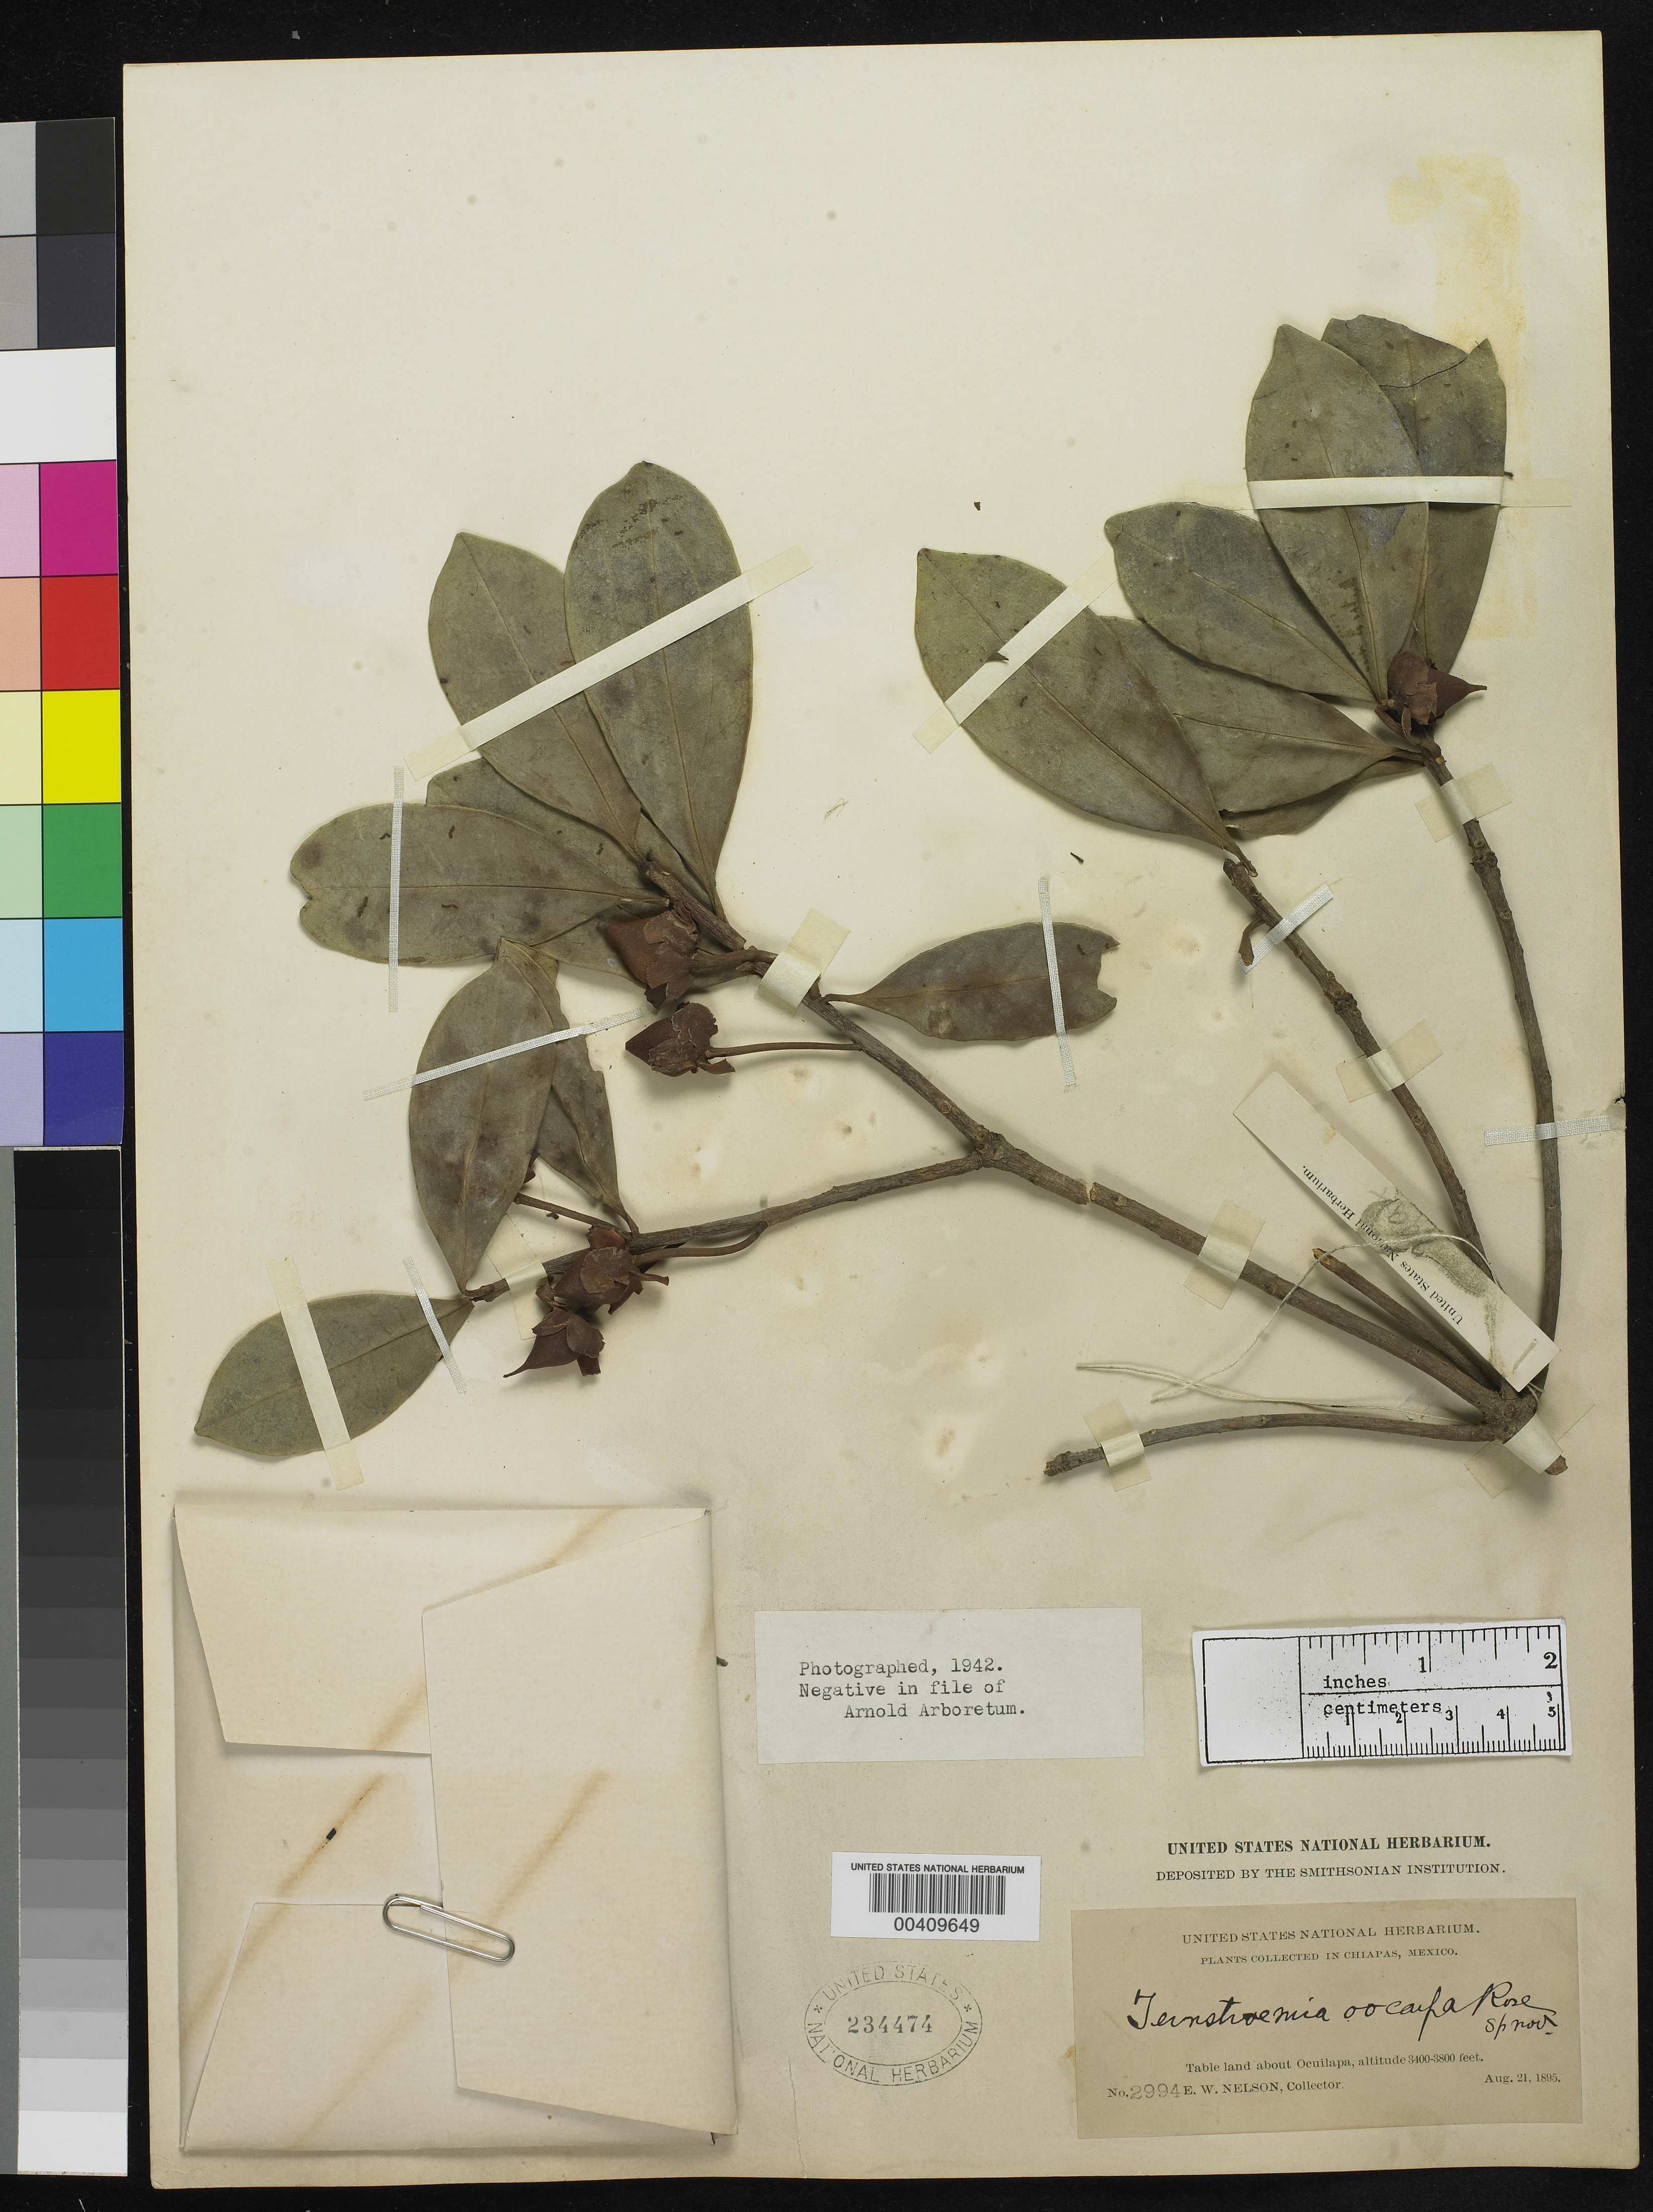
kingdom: Plantae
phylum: Tracheophyta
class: Magnoliopsida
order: Ericales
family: Pentaphylacaceae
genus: Taonabo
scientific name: Taonabo oocarpa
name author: Rose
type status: Isotype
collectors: E. W. Nelson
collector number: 2994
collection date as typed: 21 Aug 1895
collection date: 1895-08-21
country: Mexico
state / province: Guerrero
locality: Table land about Ocuilapa.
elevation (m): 1036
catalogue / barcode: US 234474